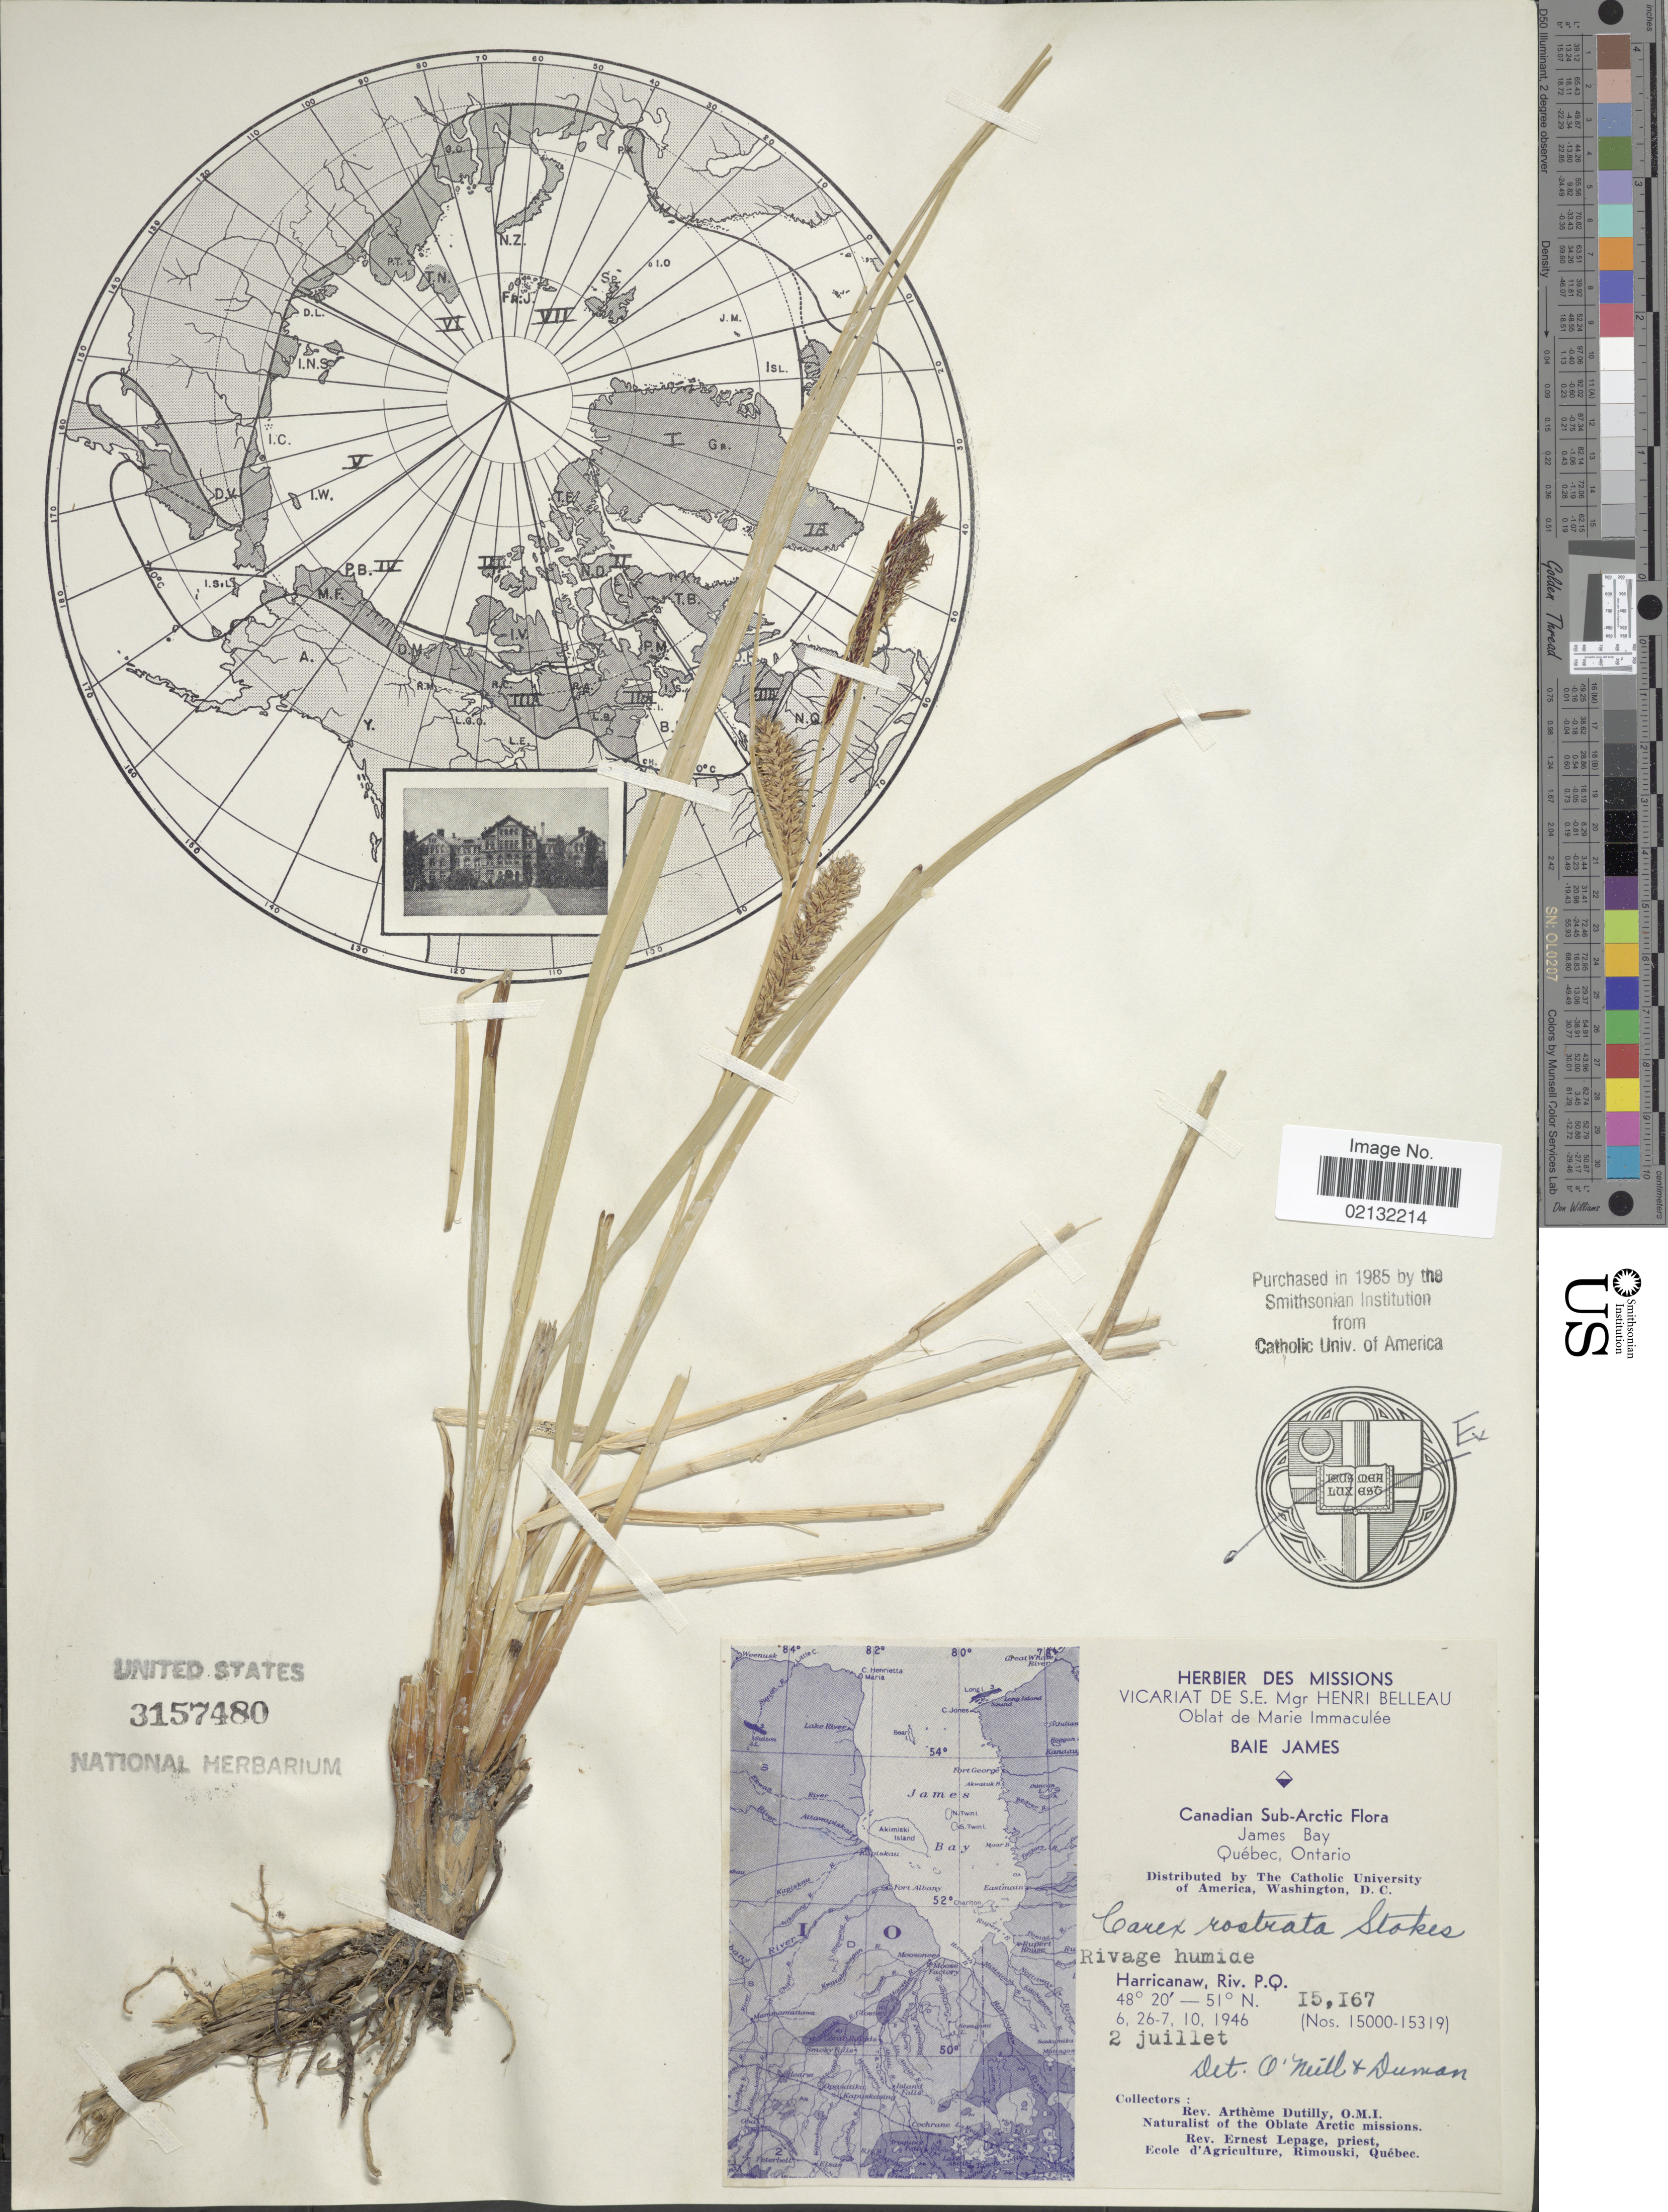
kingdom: Plantae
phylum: Tracheophyta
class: Liliopsida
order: Poales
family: Cyperaceae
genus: Carex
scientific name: Carex rostrata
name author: Stokes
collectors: A. Dutilly & E. Lepage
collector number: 15167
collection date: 1946-07-02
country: Canada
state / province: Ontario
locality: Canadian Sub-Arctic, James Bay, Rivage humide, Harricanaw, Riv. P.Q.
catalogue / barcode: US 3157480